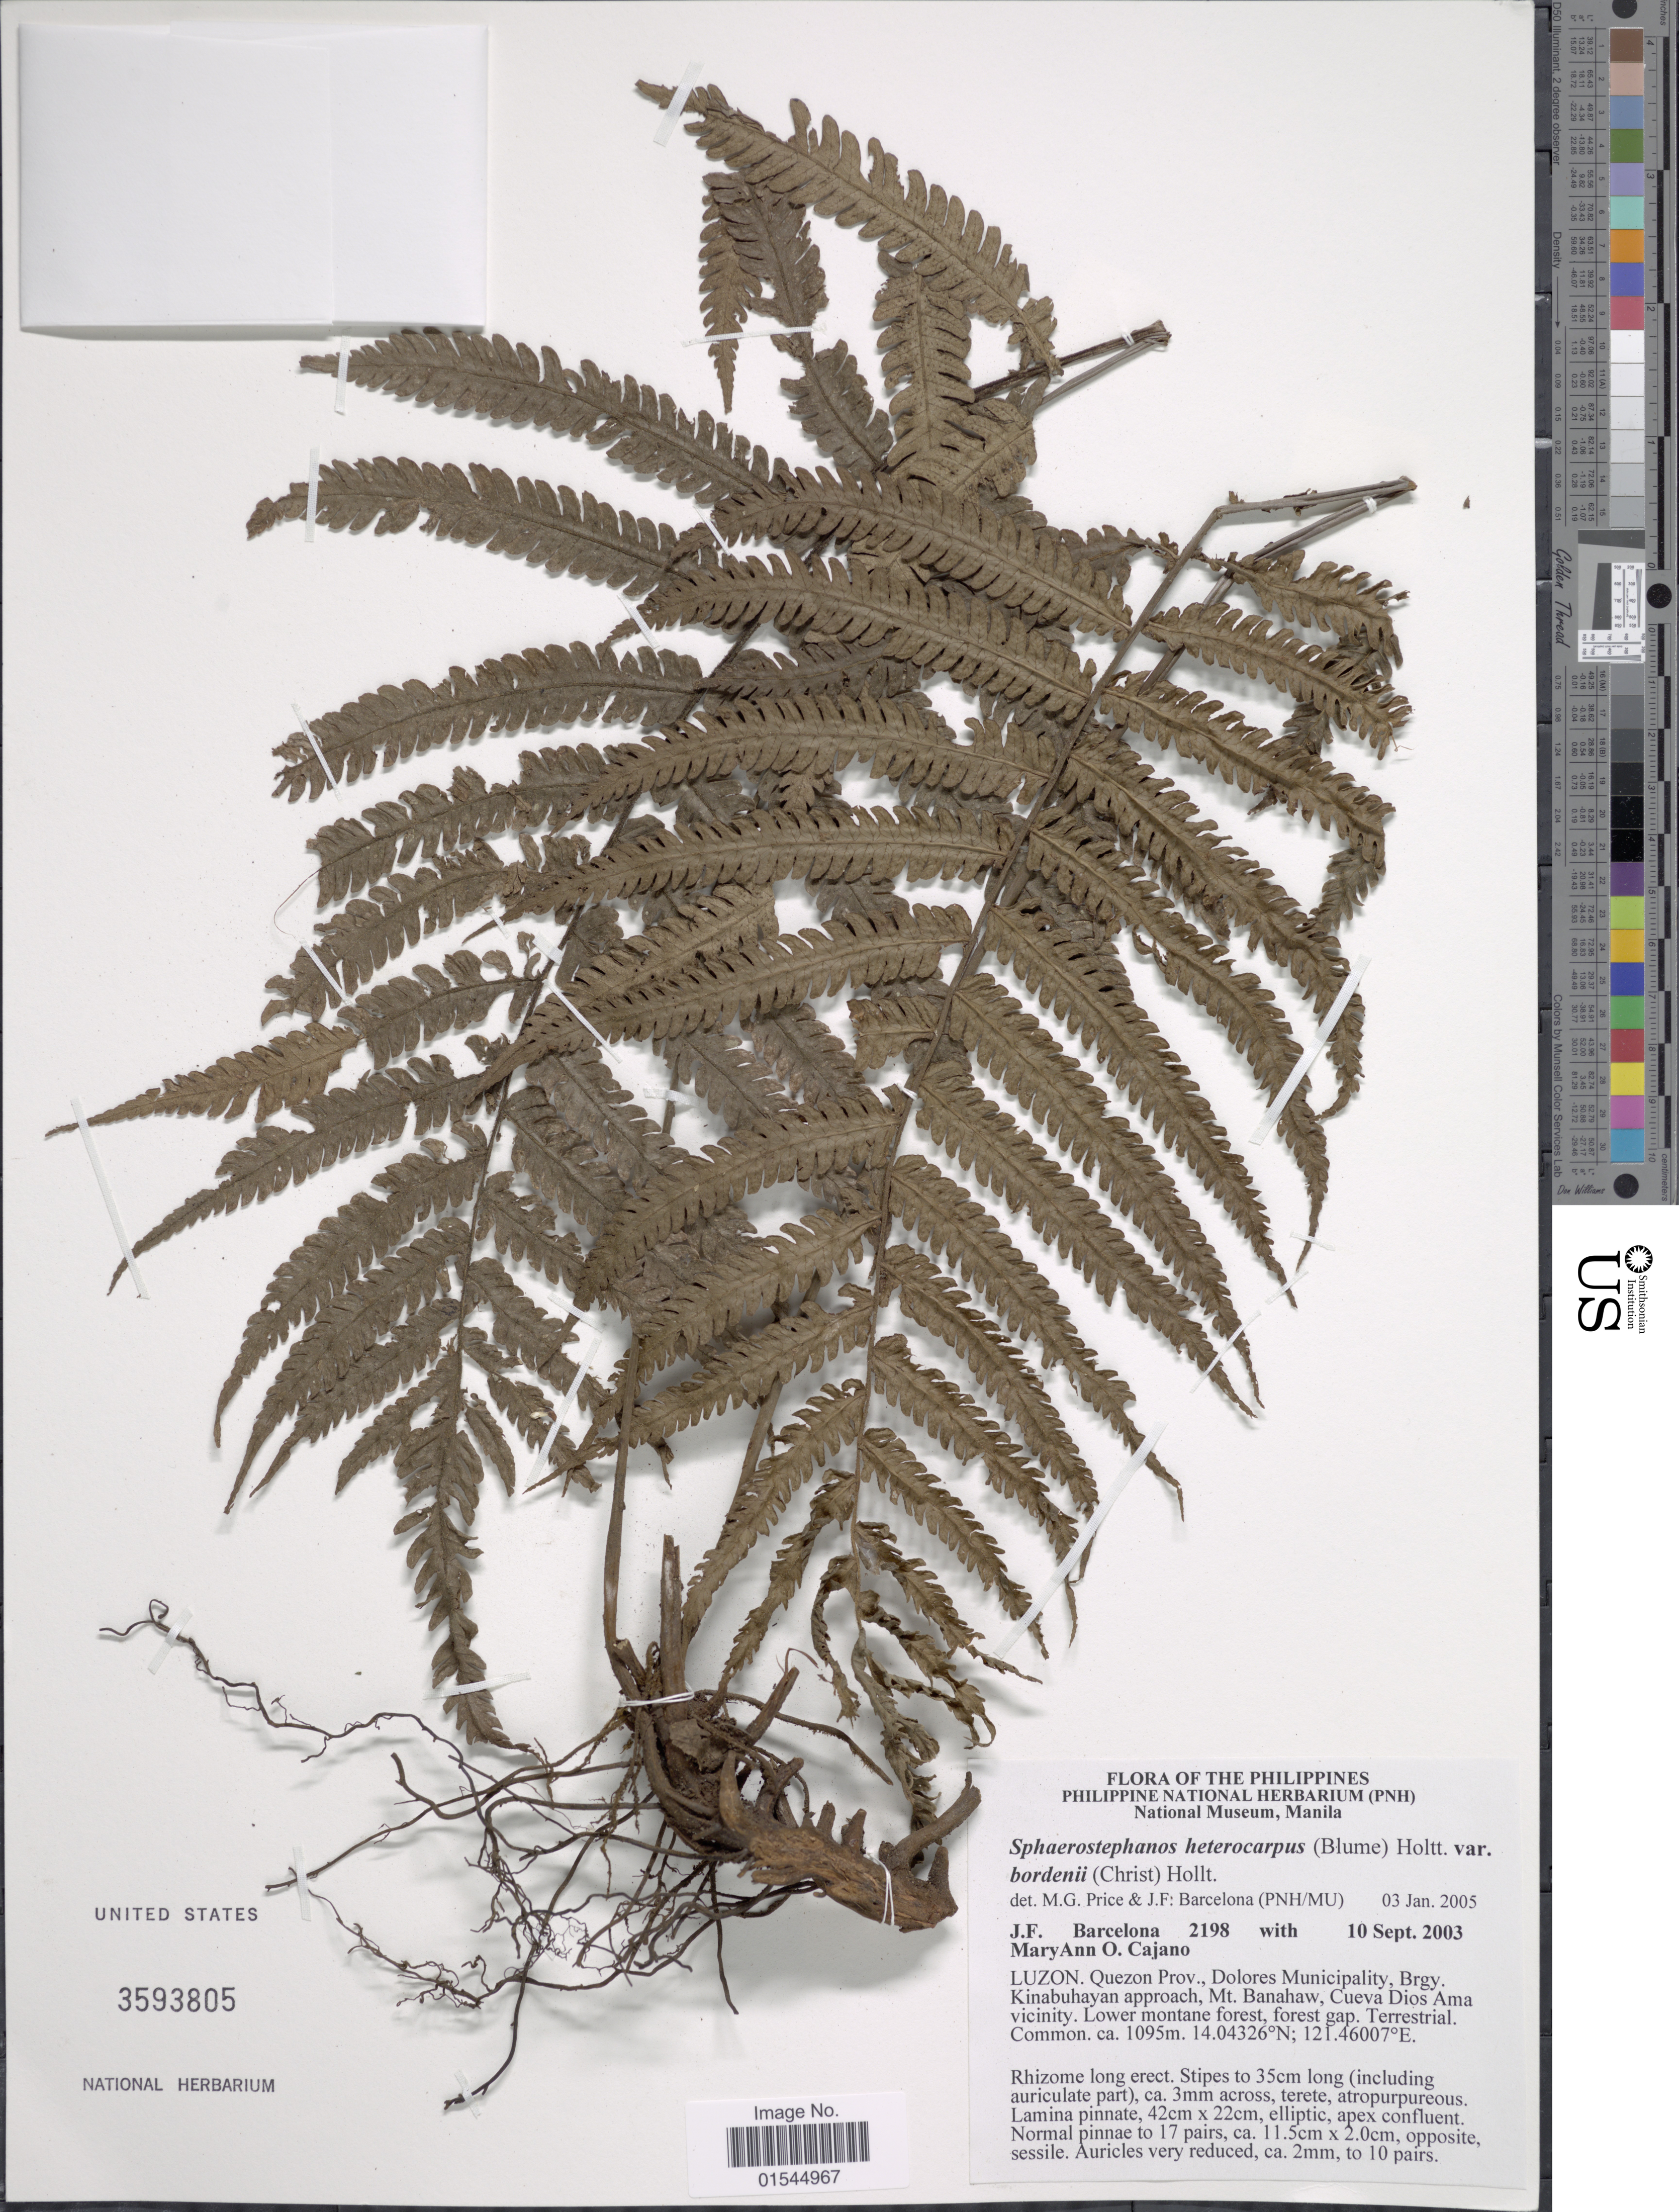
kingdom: Plantae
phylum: Tracheophyta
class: Polypodiopsida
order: Polypodiales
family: Thelypteridaceae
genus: Sphaerostephanos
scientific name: Sphaerostephanos heterocarpus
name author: (Blume) Holttum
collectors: J. F. Barcelona & M. Cajano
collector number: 2198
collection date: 2003-09-10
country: Philippines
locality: Luzon. Quezon Prov., Dolores Muncipality, Brgy. Kinabuhayan approach, Mt. Banahaw, Cueva Dios Ama vicinity.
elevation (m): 1095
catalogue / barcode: US 3593805